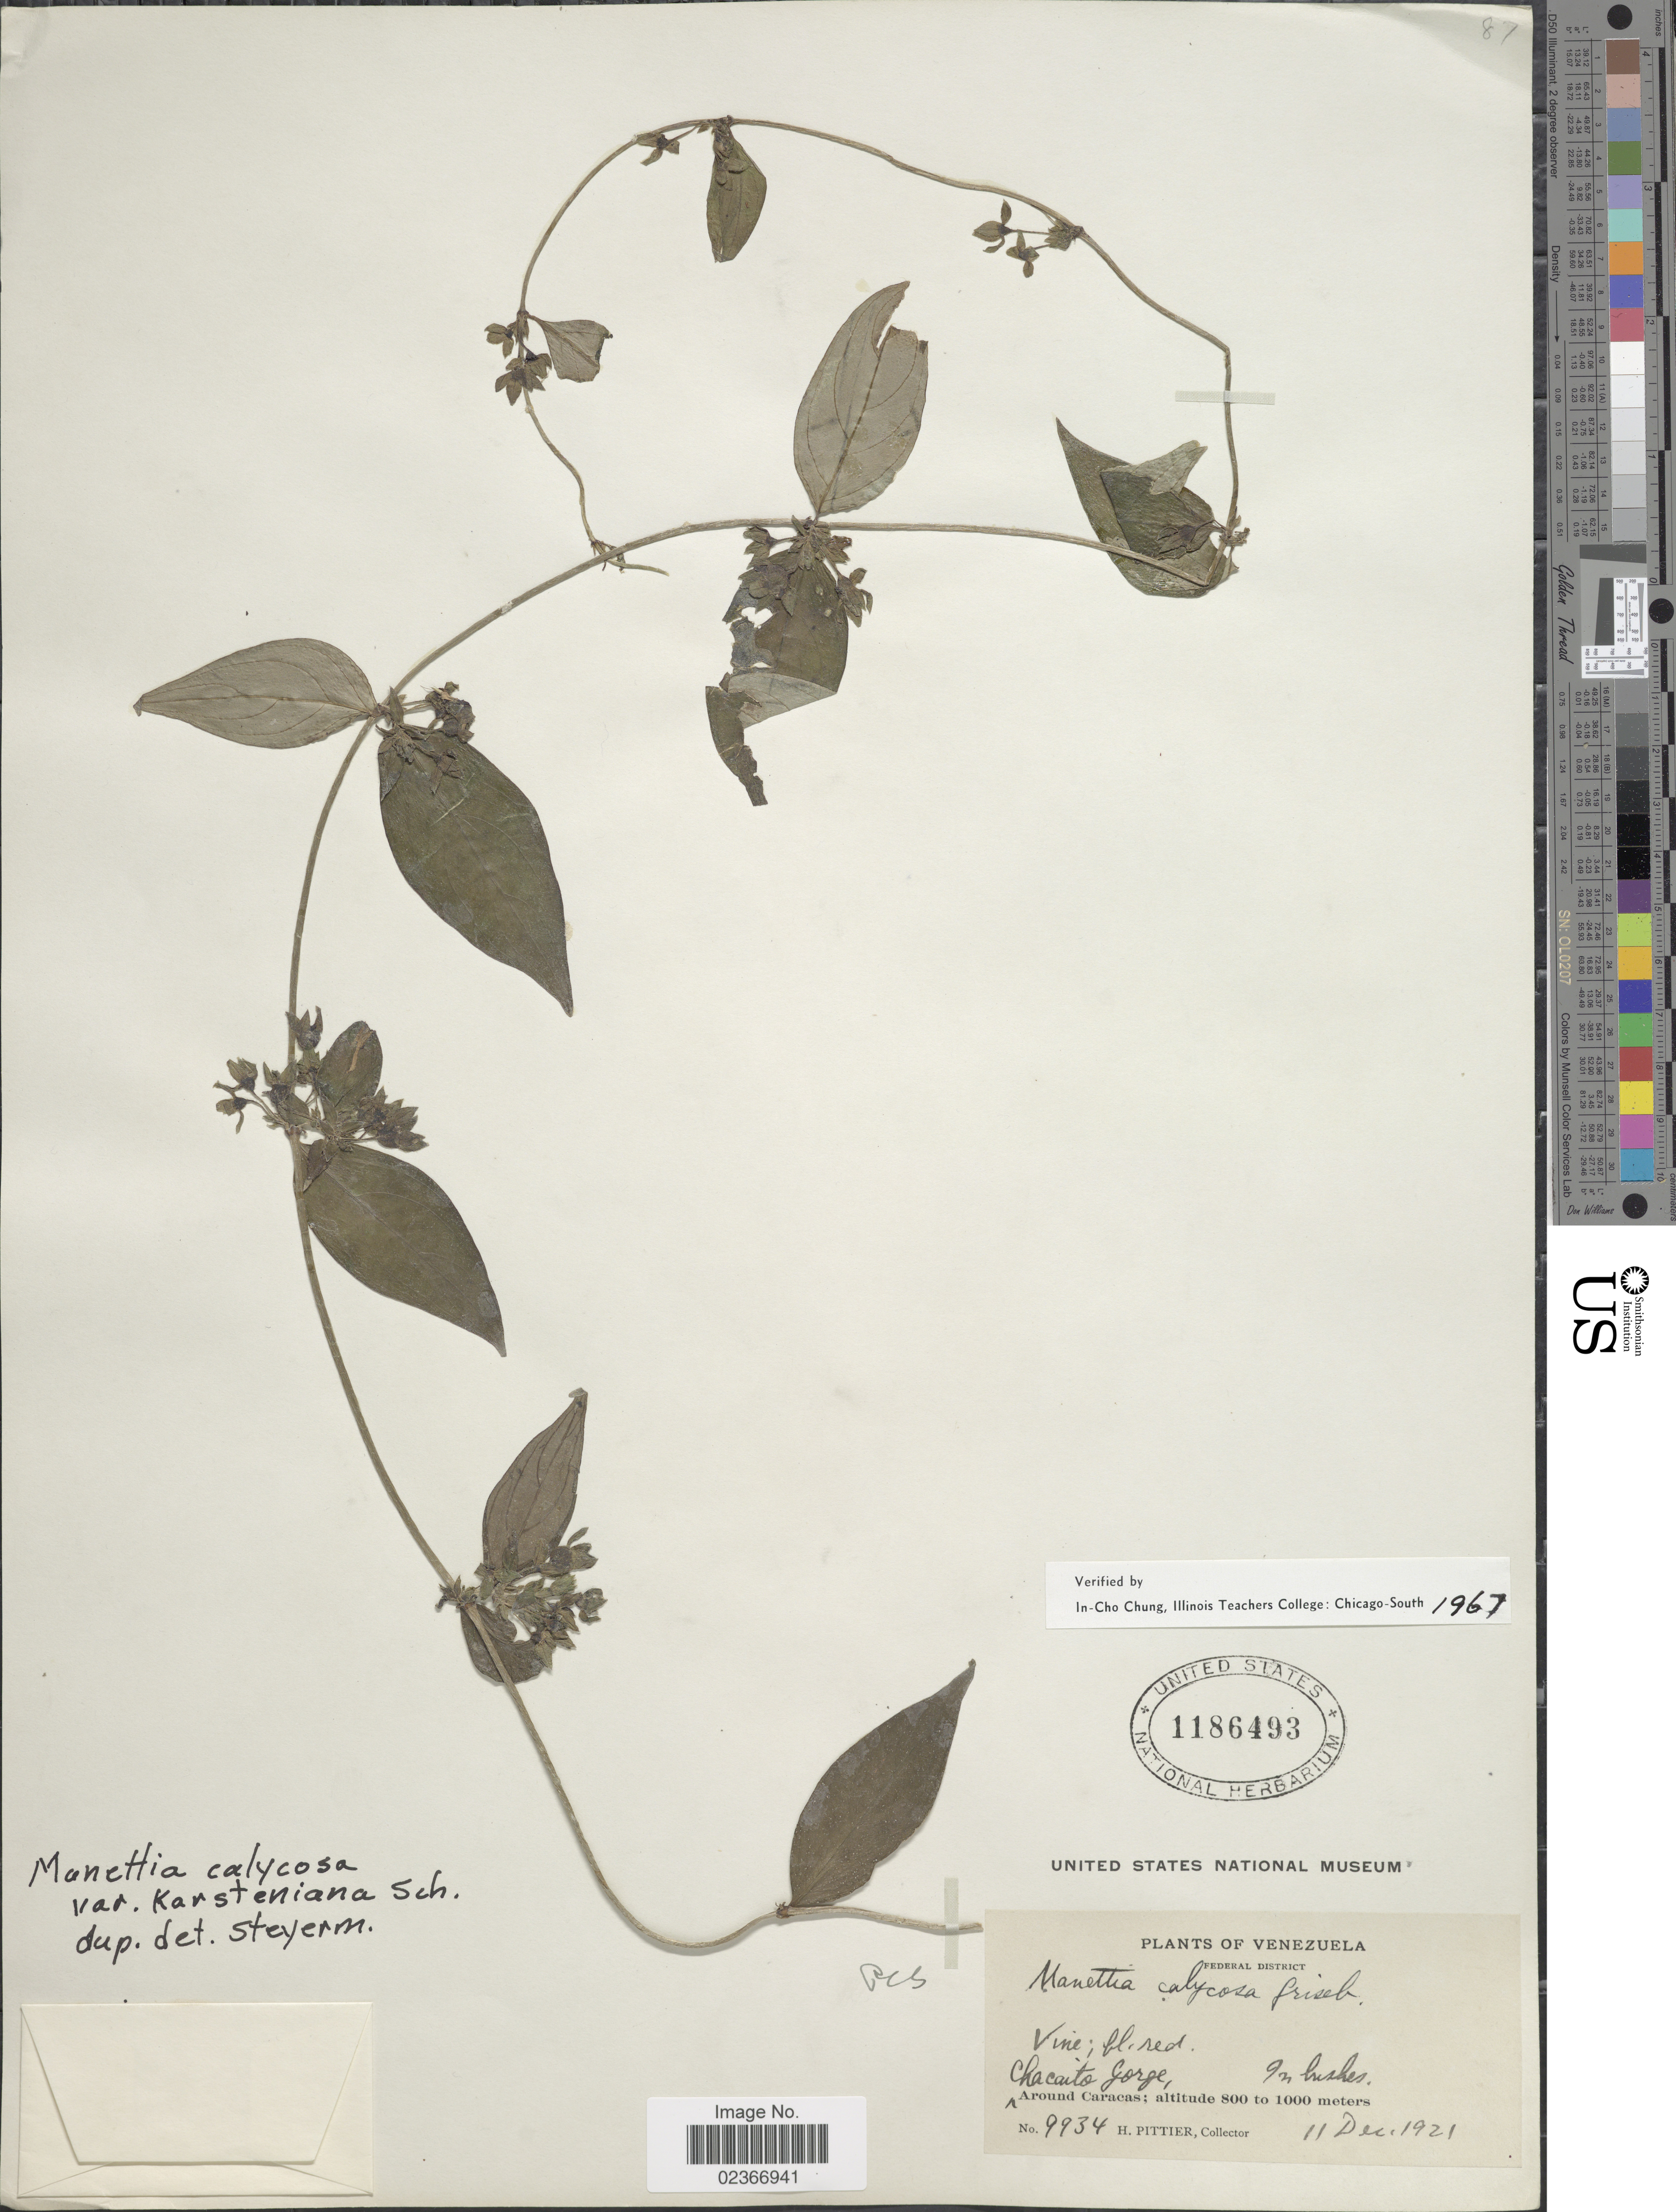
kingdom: Plantae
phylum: Tracheophyta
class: Magnoliopsida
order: Gentianales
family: Rubiaceae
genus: Manettia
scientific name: Manettia calycosa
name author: Griseb.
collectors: H. F. Pittier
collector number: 9934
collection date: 1921-12-11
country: Venezuela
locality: Federal District. Chacaito Gorge, Around Caracas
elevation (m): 800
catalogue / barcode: US 1186493